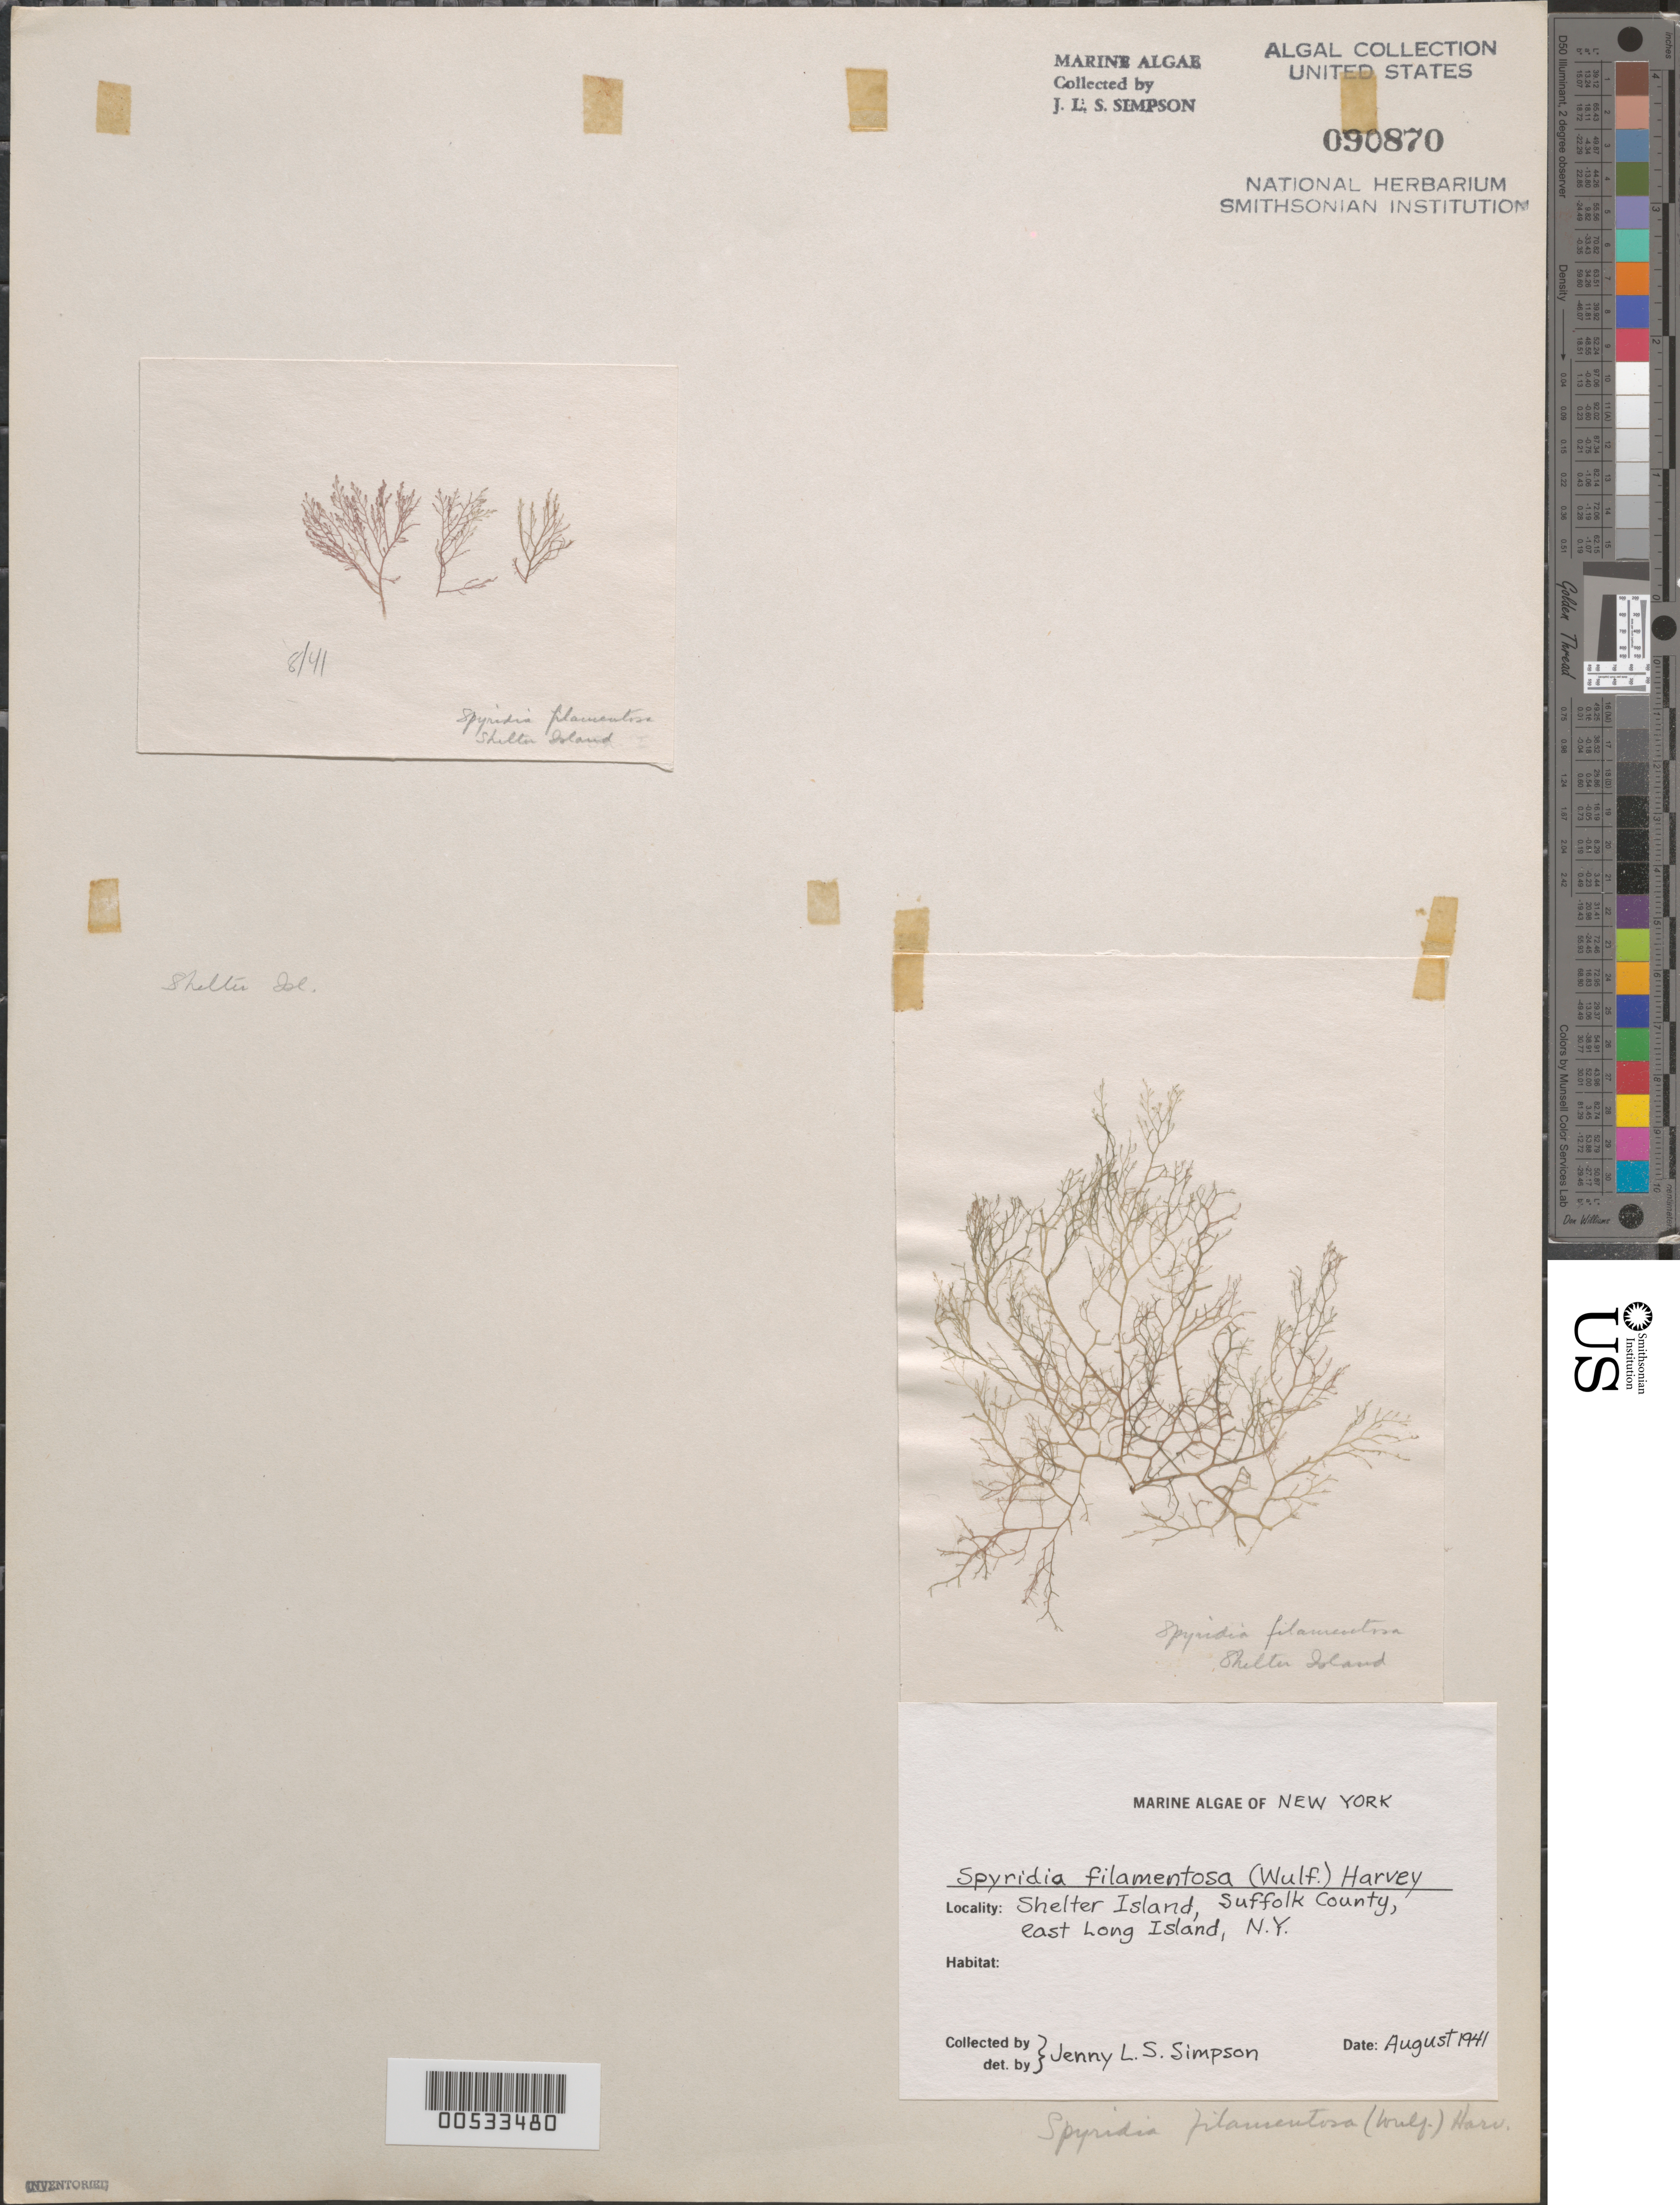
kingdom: Plantae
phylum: Rhodophyta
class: Florideophyceae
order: Ceramiales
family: Spyridiaceae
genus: Spyridia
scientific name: Spyridia filamentosa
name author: (Wulfen) Harv.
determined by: Simpson, J. L. S.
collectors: J. Simpson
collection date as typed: Aug 1941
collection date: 1941-08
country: United States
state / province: New York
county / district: Suffolk County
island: Shelter Island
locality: Long Island Sound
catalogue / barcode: US 90870